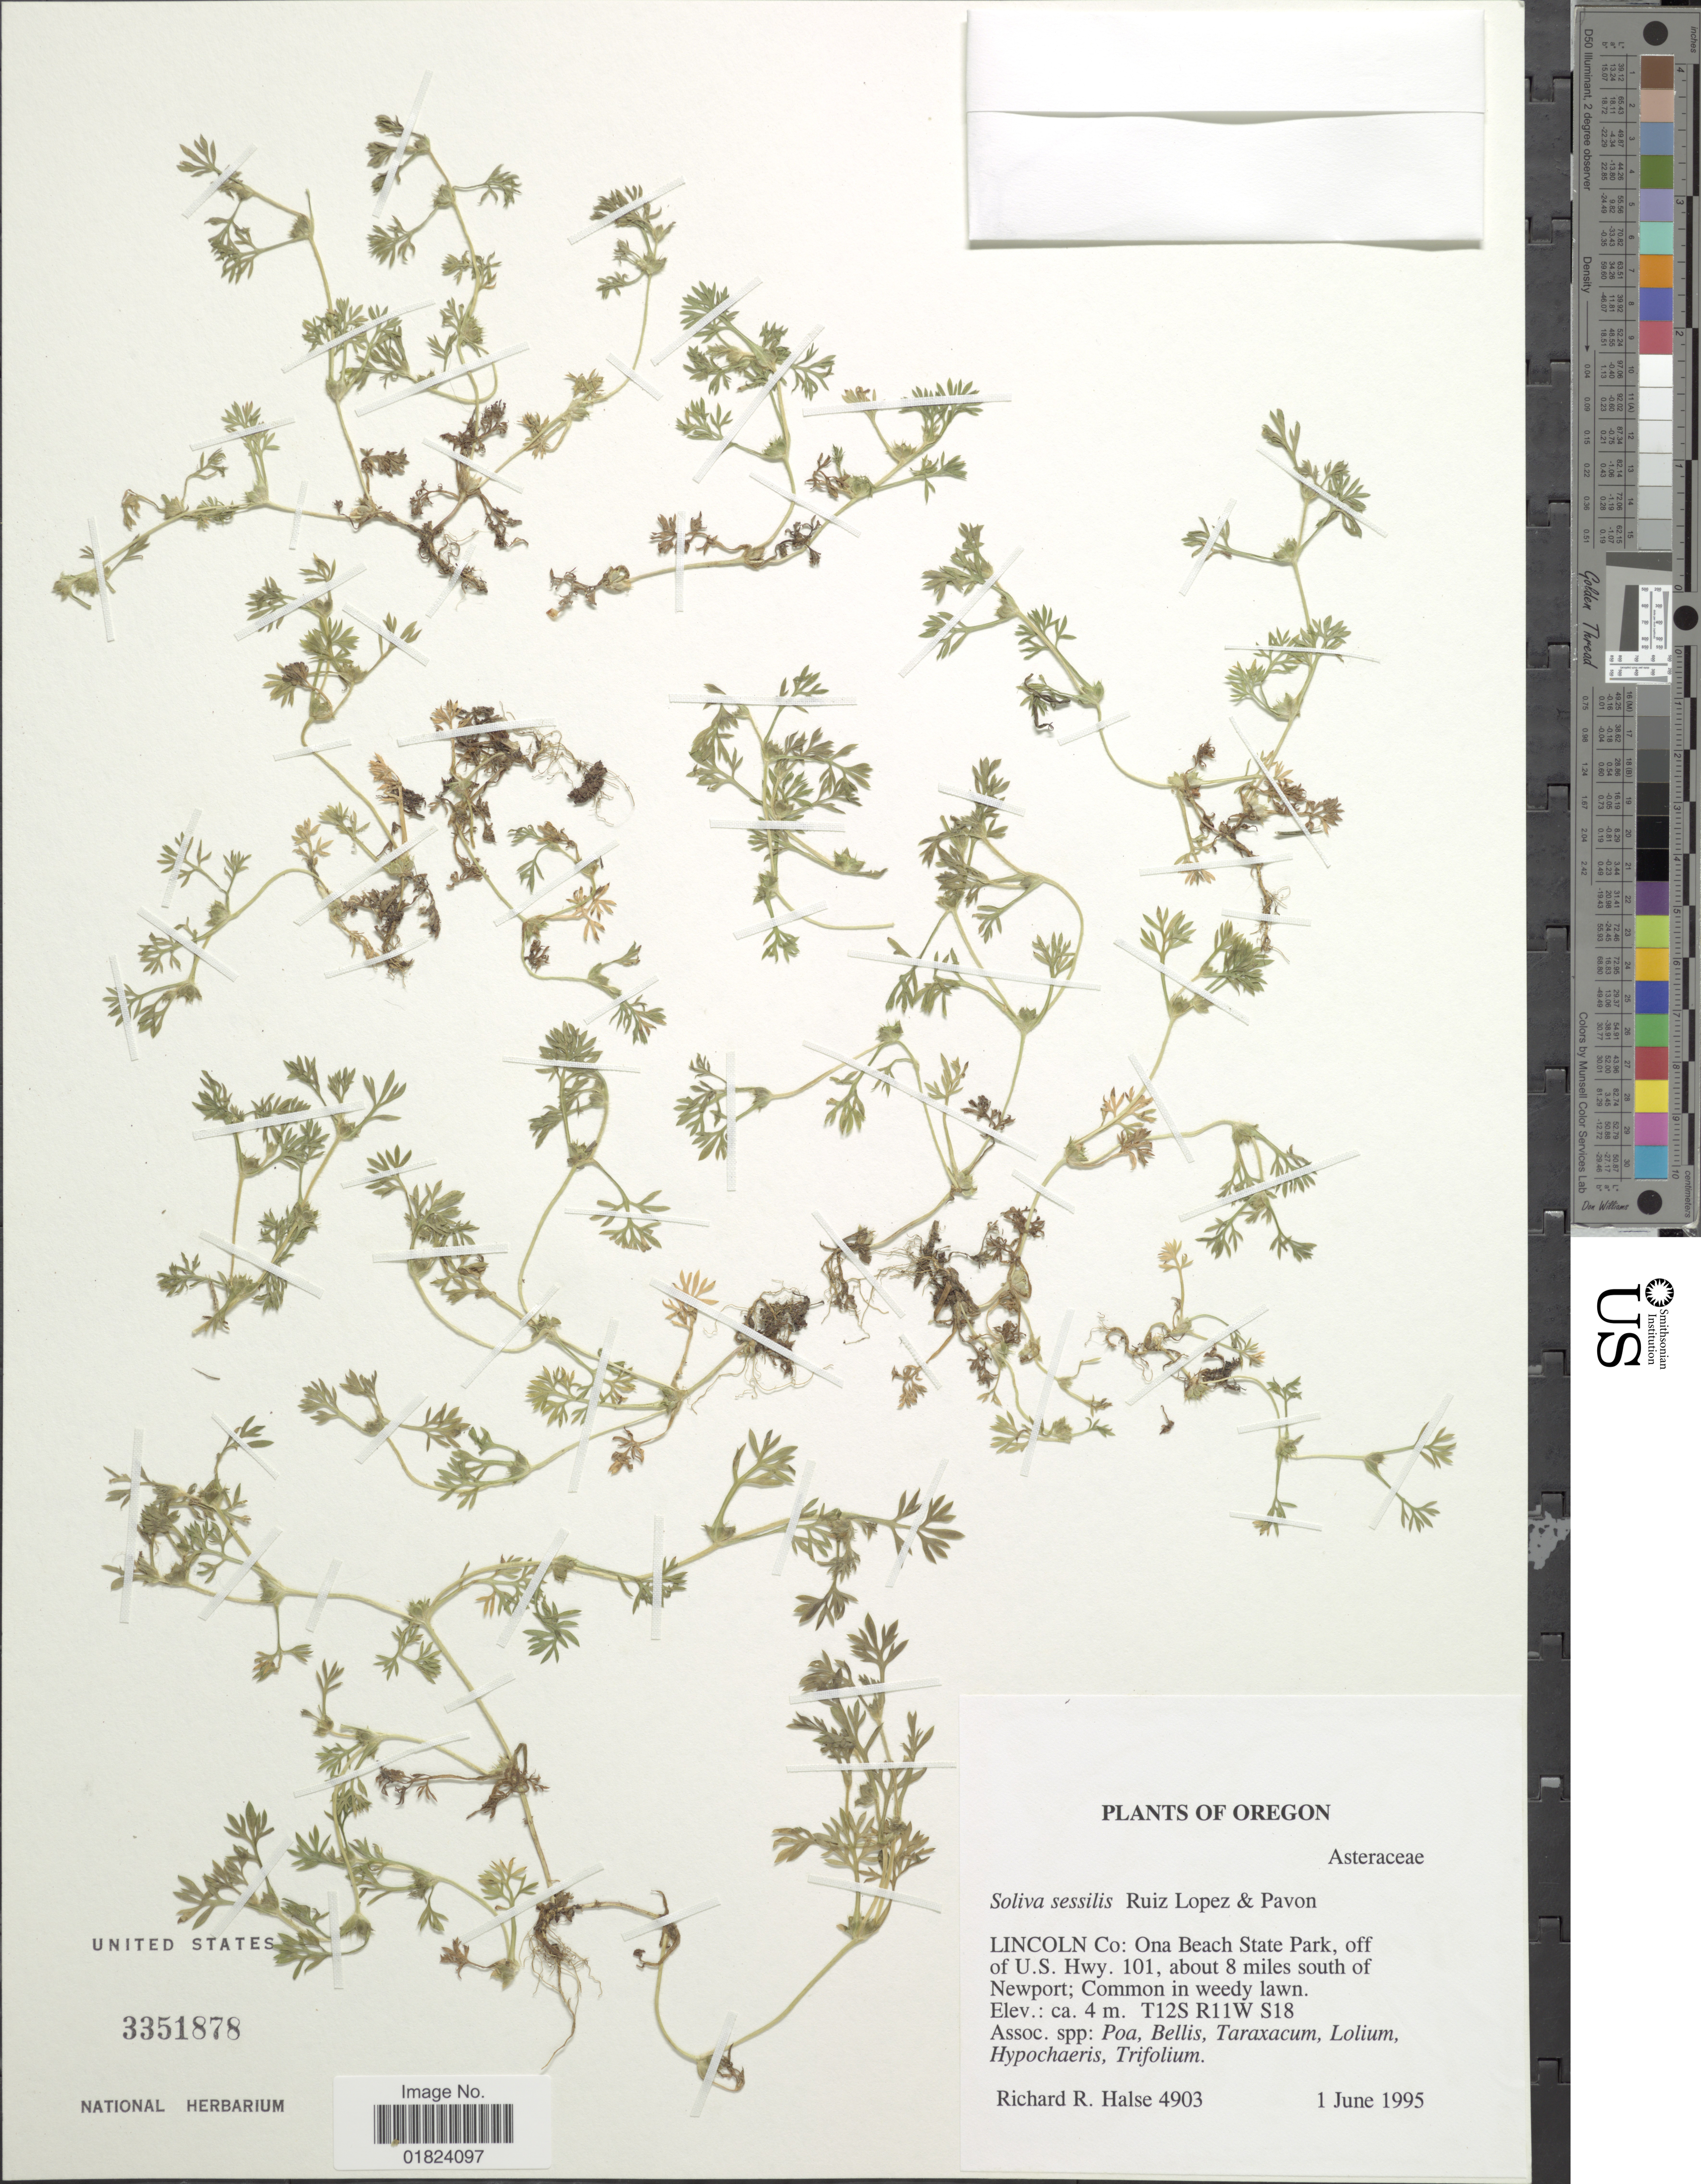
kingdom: Plantae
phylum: Tracheophyta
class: Magnoliopsida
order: Asterales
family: Asteraceae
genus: Soliva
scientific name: Soliva sessilis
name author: Ruiz & Pav.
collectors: R. Halse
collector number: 4903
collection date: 1995-06-01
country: United States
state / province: Oregon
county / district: Lincoln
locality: Lincoln Co.: Ona Beach State Park, off. of U.S. Hwy. 101, about 8 miles south of Newport; common in weed lawn, T12S R11W S18.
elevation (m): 4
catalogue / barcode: US 3351878